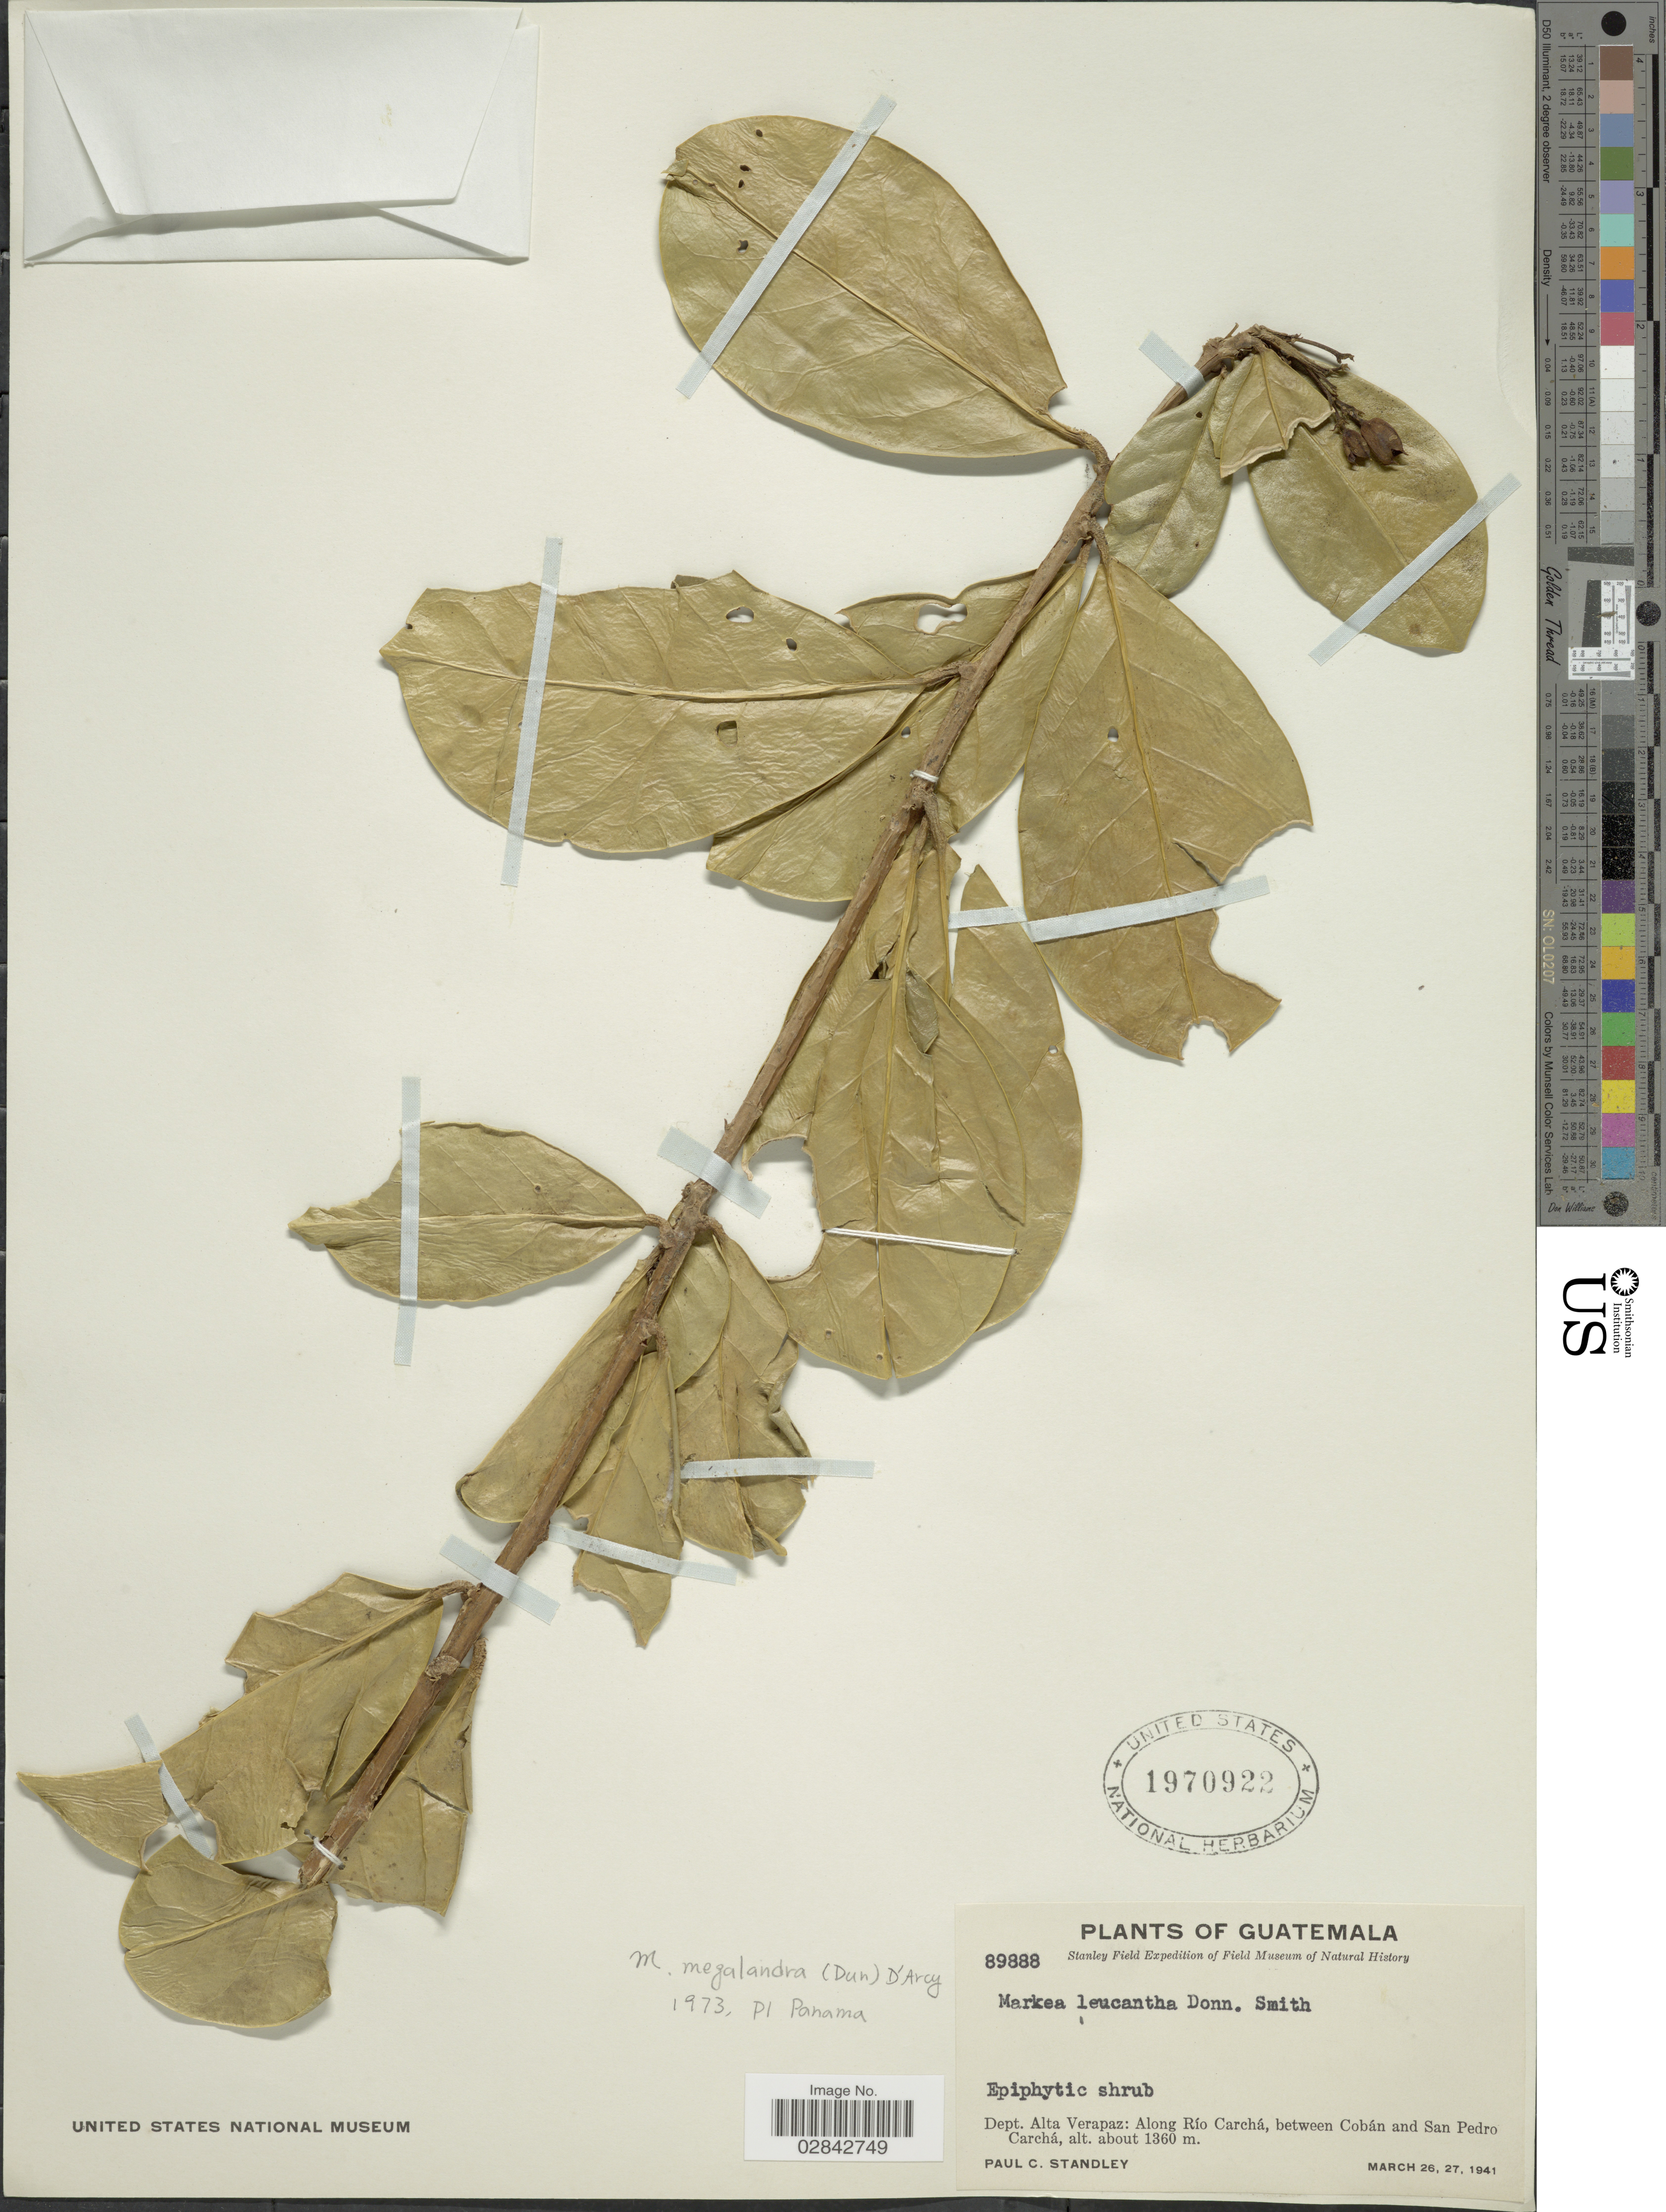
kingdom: Plantae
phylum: Tracheophyta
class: Magnoliopsida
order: Solanales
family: Solanaceae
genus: Markea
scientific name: Markea megalandra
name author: (Dunal) D'Arcy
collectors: P. C. Standley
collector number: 89888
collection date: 1941-03-26/1941-03-27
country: Guatemala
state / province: Alta Verapaz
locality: Dept. Alta Verapaz: Along Río Carchá, between Cobán and San Pedro Carchá.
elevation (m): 1360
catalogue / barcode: US 1970922